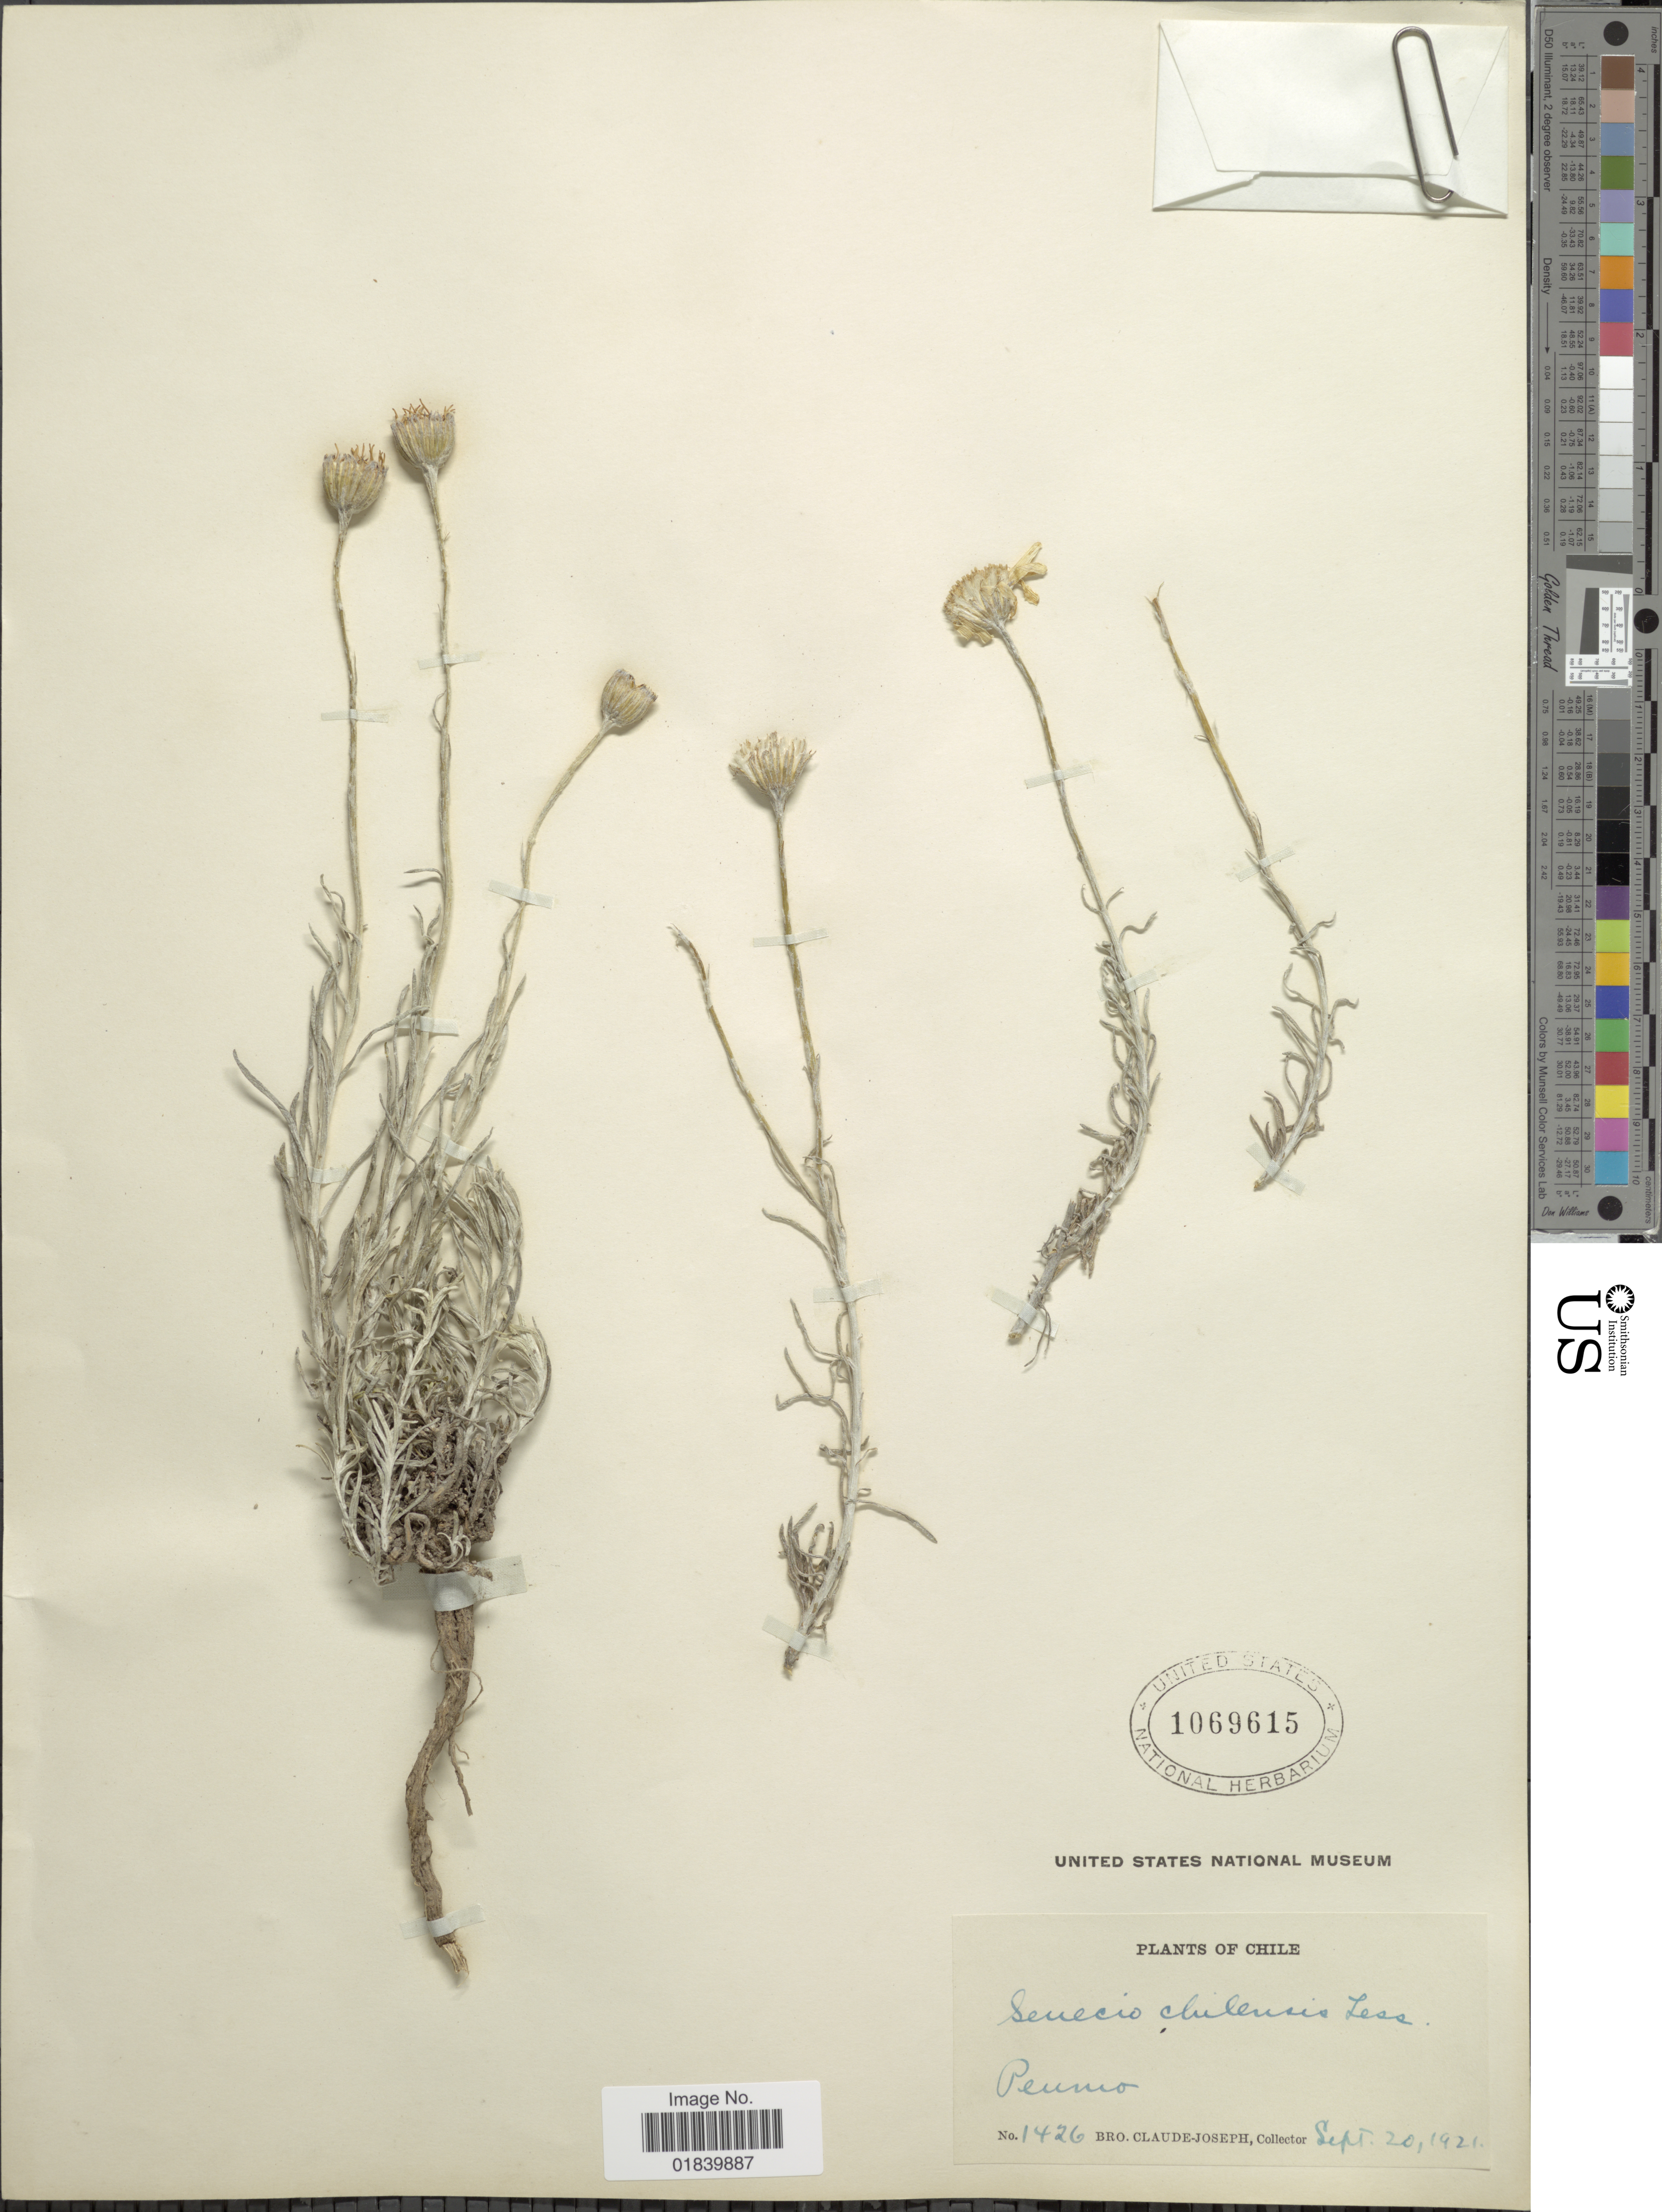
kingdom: Plantae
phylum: Tracheophyta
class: Magnoliopsida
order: Asterales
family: Asteraceae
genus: Senecio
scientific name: Senecio chilensis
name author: Less.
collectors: Bro. Claude-Joseph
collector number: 1426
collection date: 1921-09-20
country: Chile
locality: Peumo.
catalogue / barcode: US 1069615